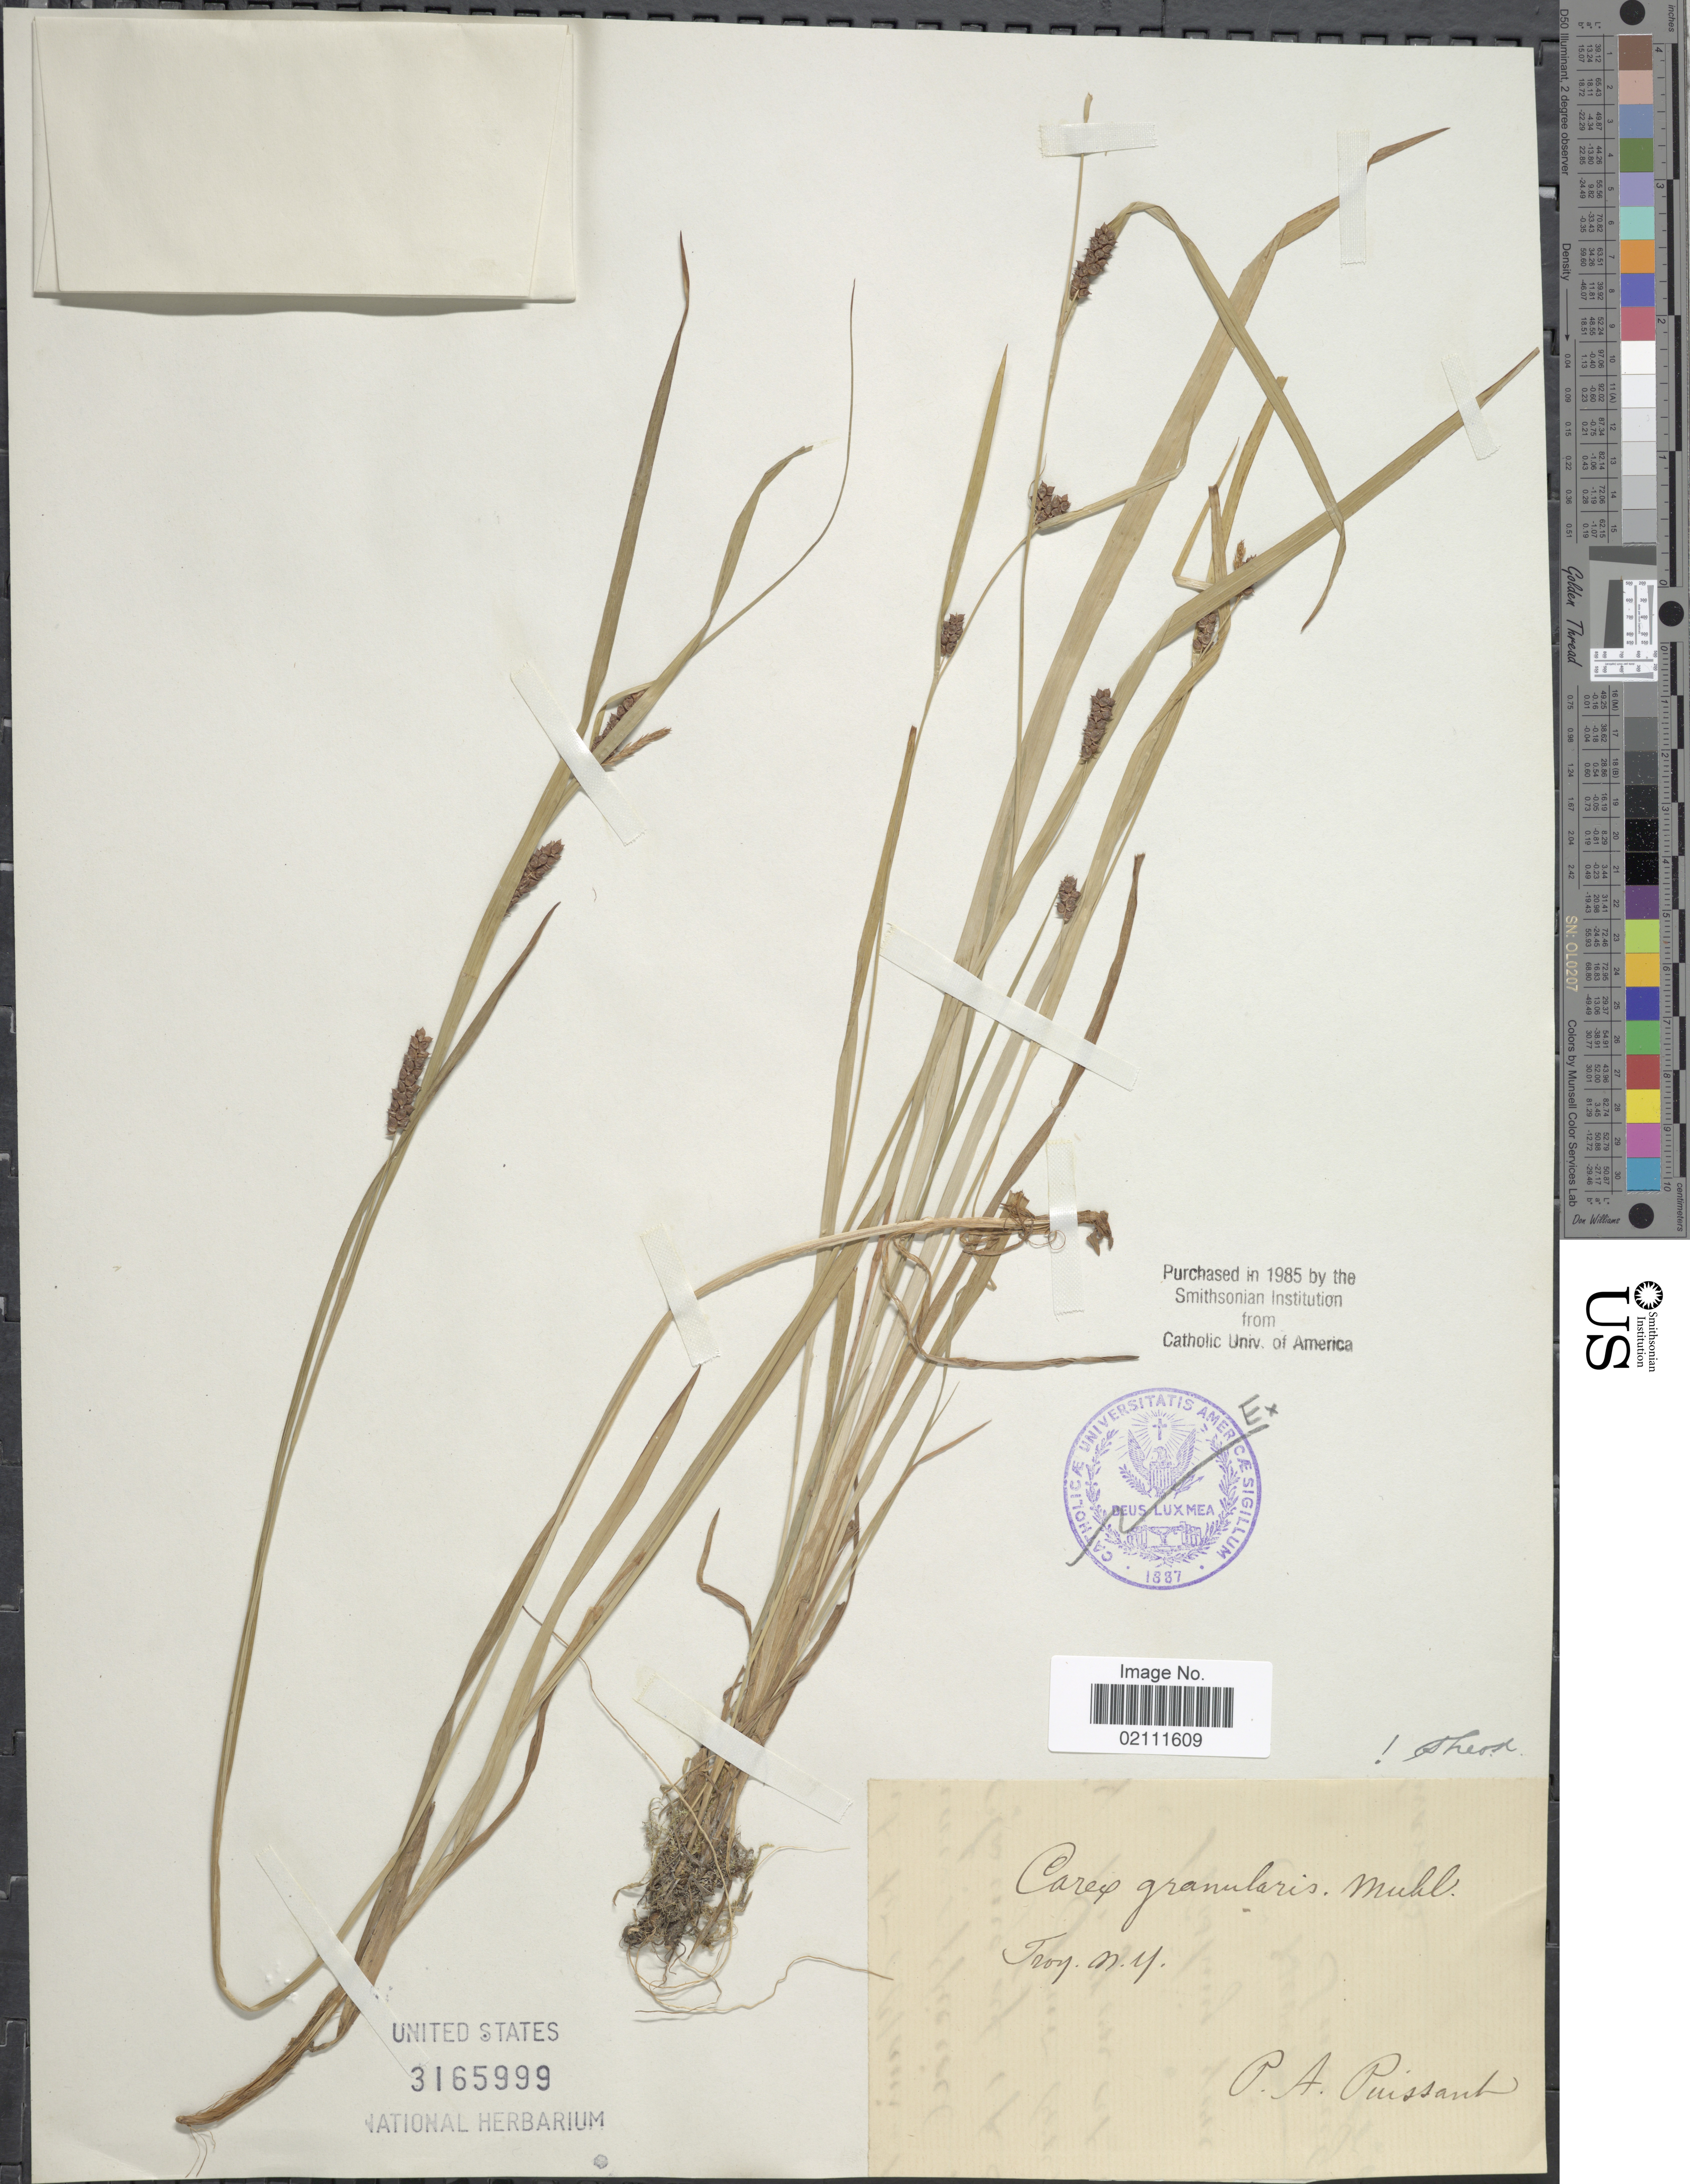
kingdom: Plantae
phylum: Tracheophyta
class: Liliopsida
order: Poales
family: Cyperaceae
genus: Carex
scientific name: Carex granularis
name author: Muhl. ex Willd.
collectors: P. Puissant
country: United States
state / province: New York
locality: Troy.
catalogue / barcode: US 3165999